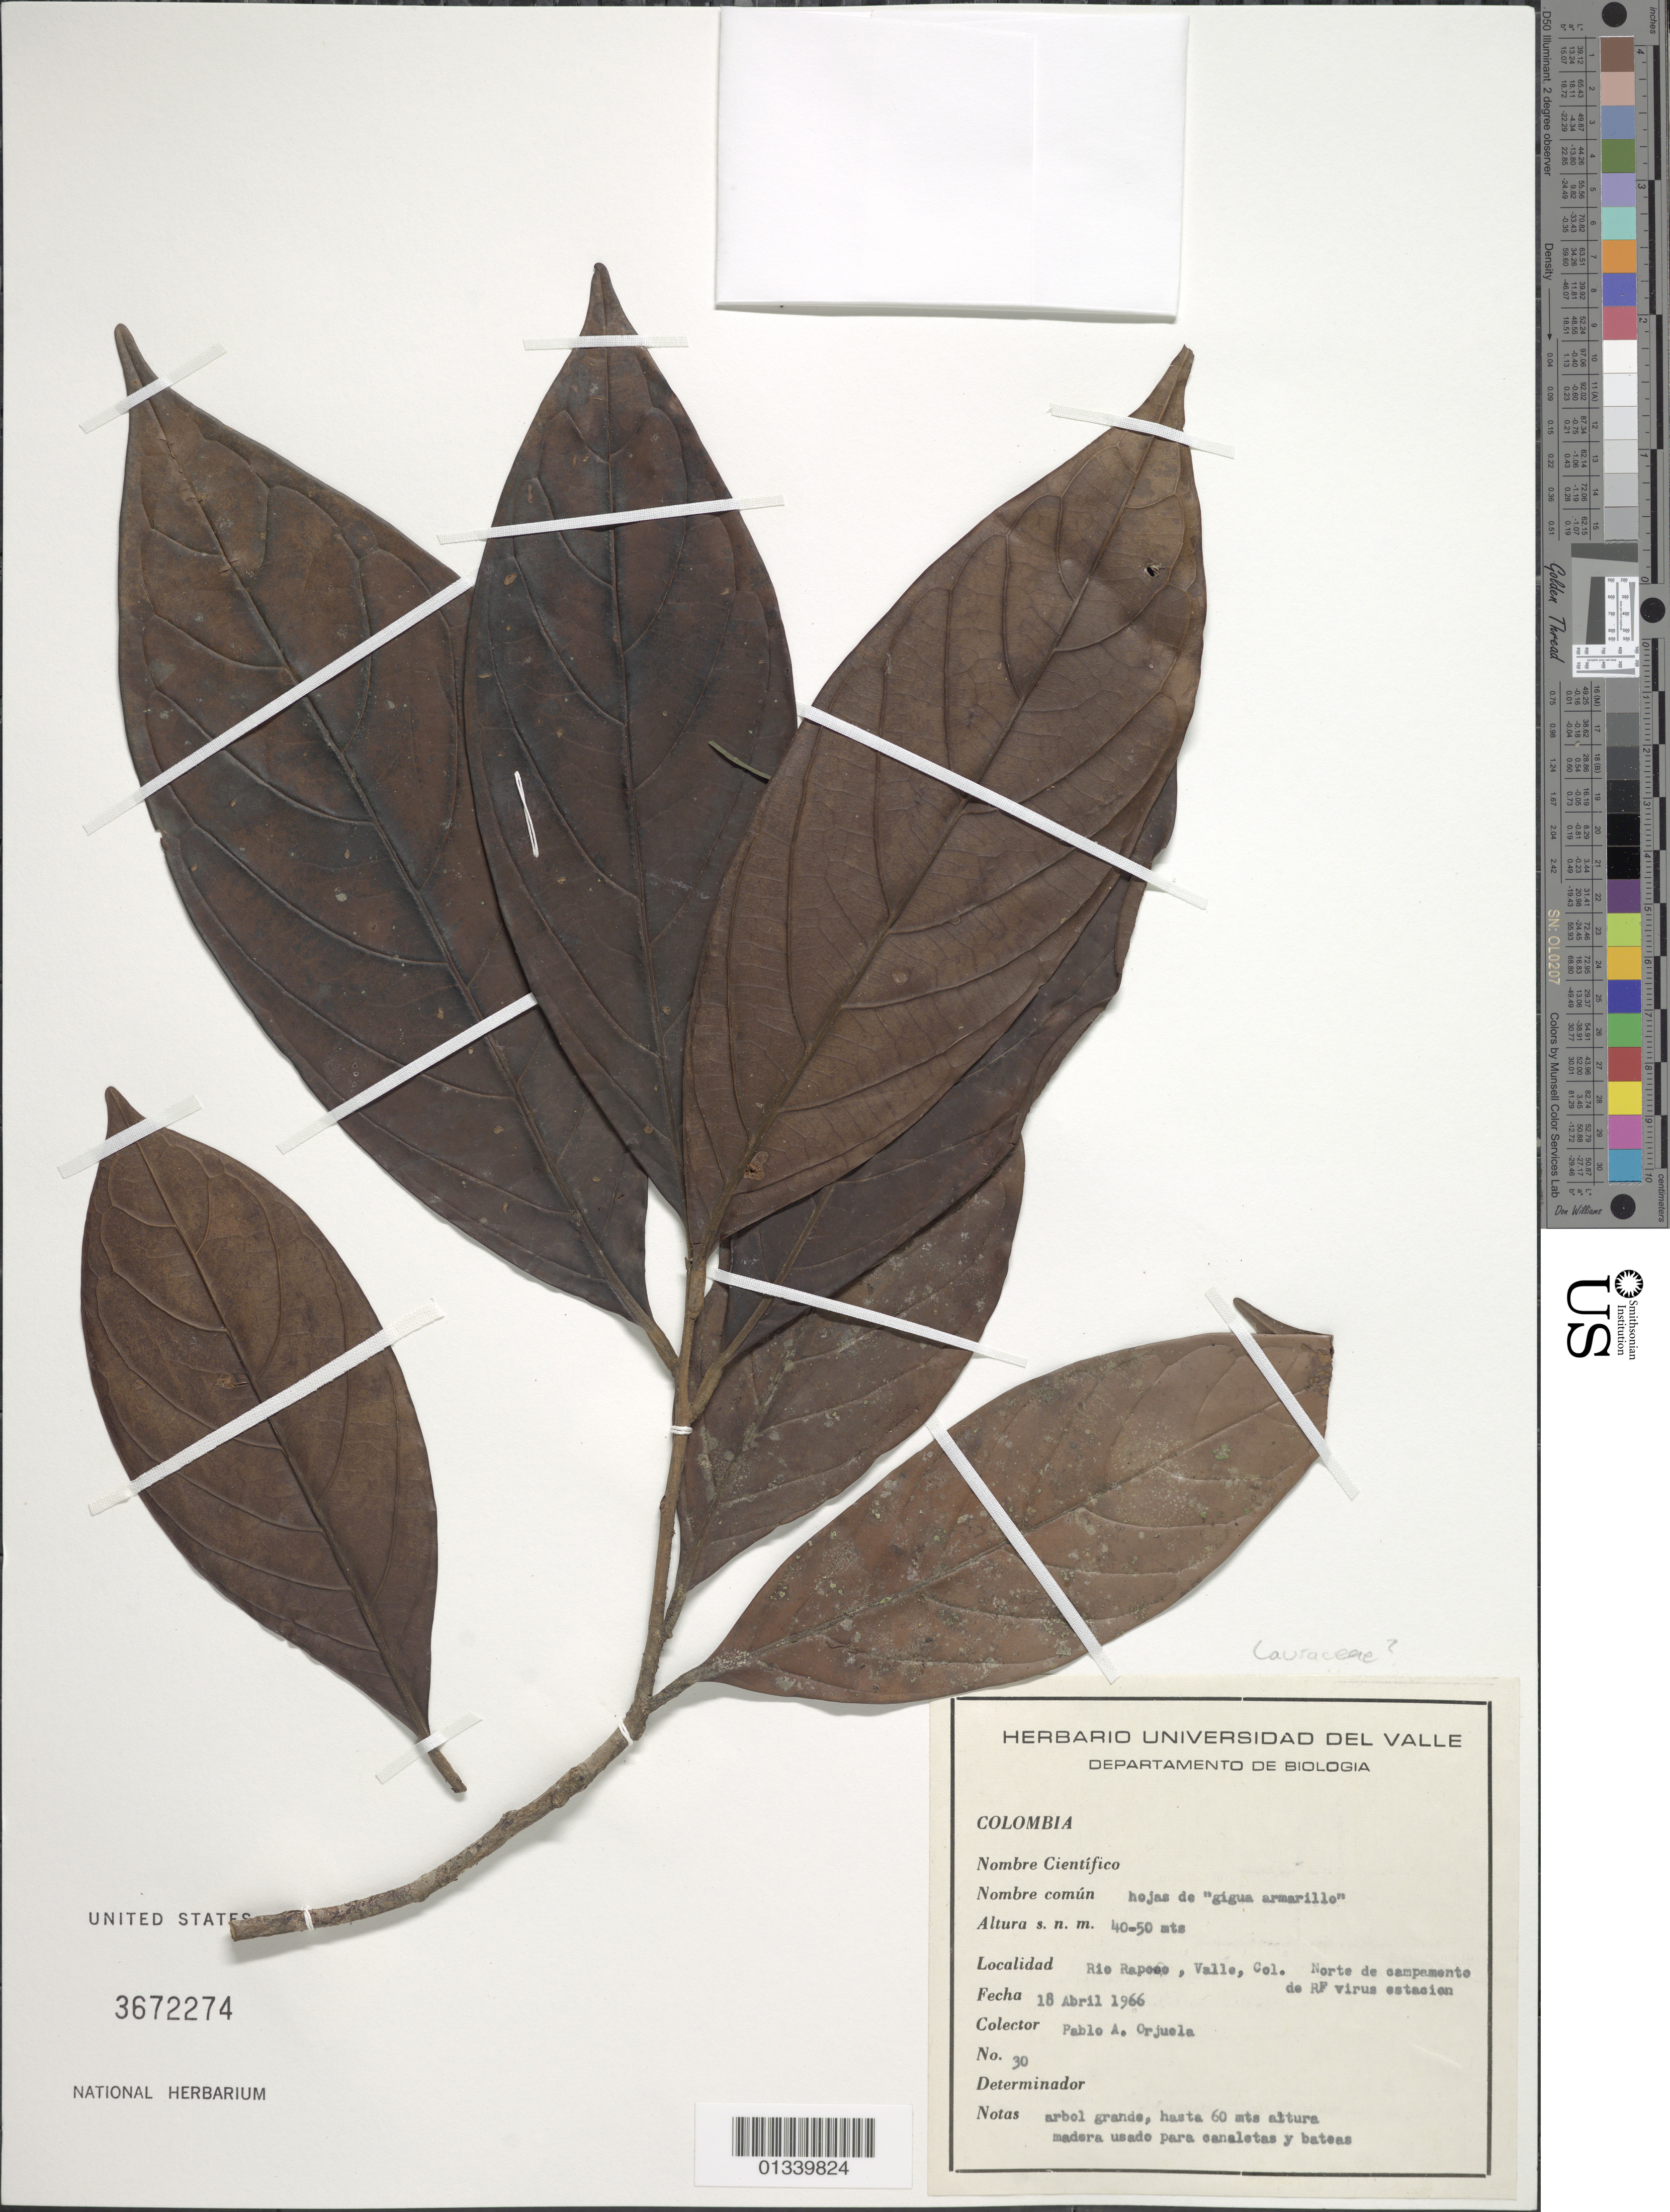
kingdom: Plantae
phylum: Tracheophyta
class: Magnoliopsida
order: Laurales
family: Lauraceae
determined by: Londoño-Echeverri, Y.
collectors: P. A. Orjuela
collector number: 30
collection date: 1966-04-18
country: Colombia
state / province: Valle del Cauca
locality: Rio Raposo, Norte de campamento de RF virus estasion.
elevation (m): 40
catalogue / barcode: US 3672274